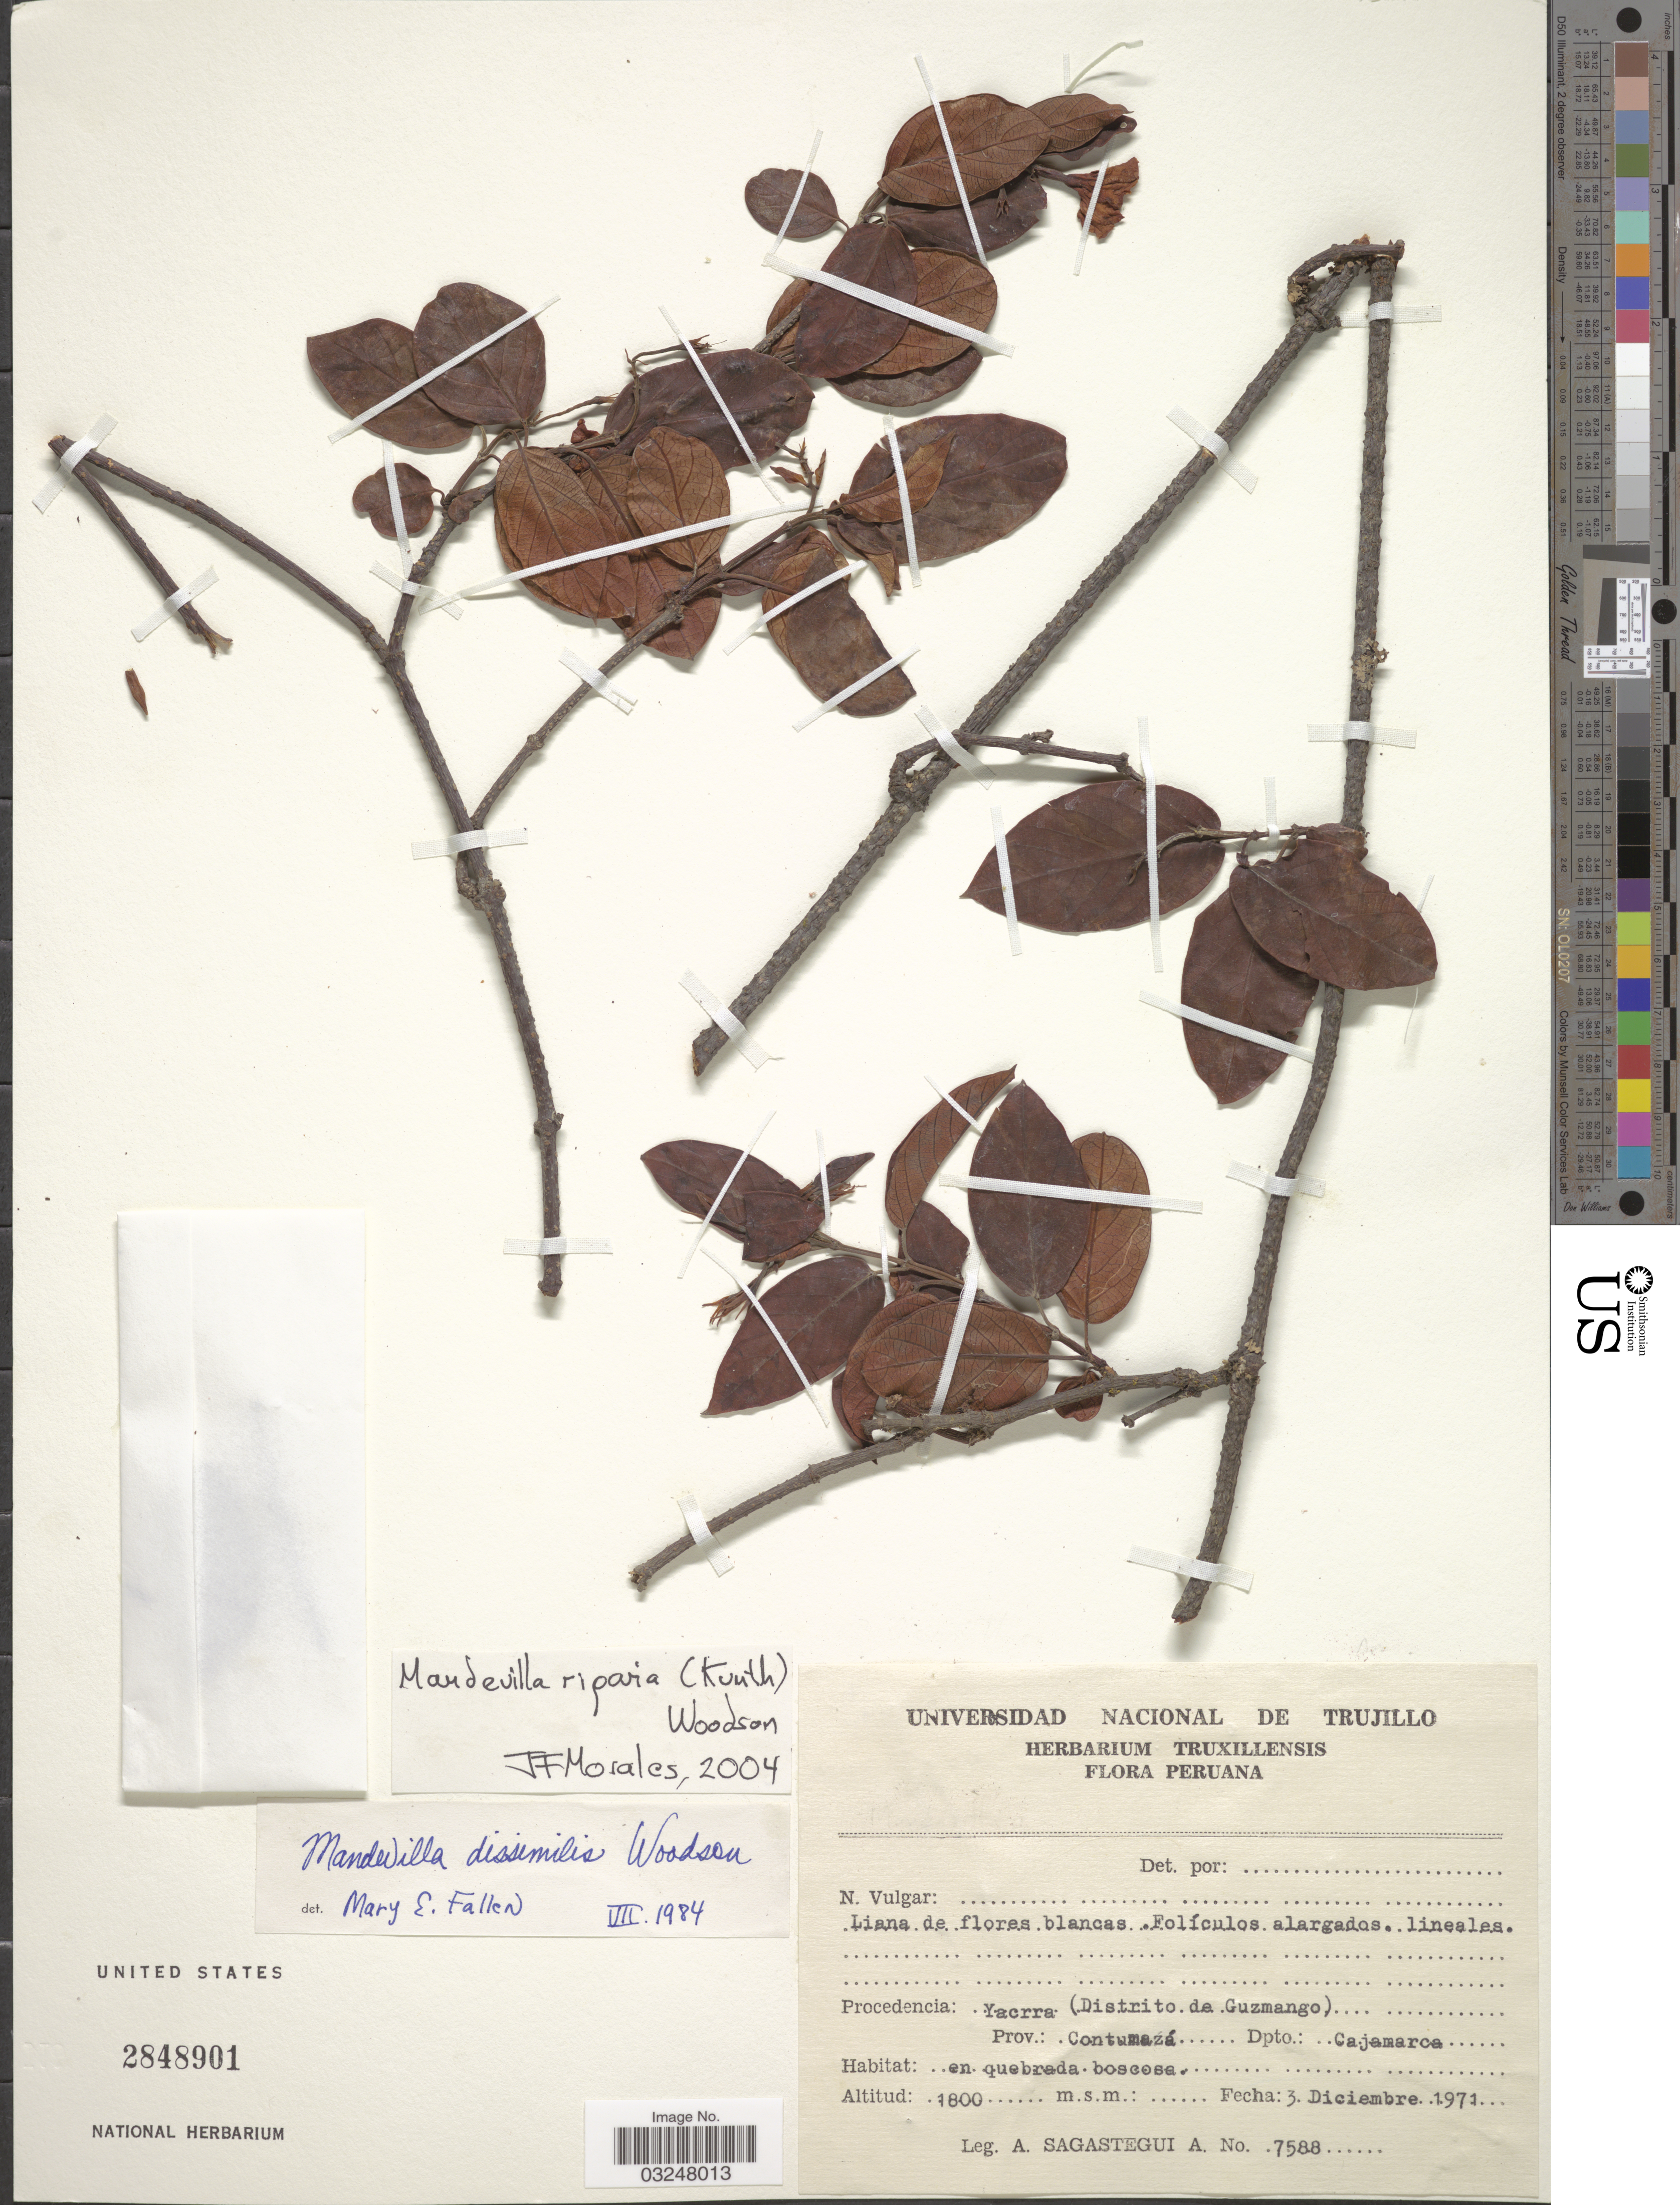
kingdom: Plantae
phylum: Tracheophyta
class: Magnoliopsida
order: Gentianales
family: Apocynaceae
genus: Mandevilla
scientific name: Mandevilla riparia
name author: (Kunth) Woodson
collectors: A. Sagástegui A.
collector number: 7588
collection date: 1971-12-03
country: Peru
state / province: Cajamarca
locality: Procedencia Yacrra (Distrito de Guzmango). Prov.: Contumazá. Dpto.: Cajamarca.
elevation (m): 1800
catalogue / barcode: US 2848901